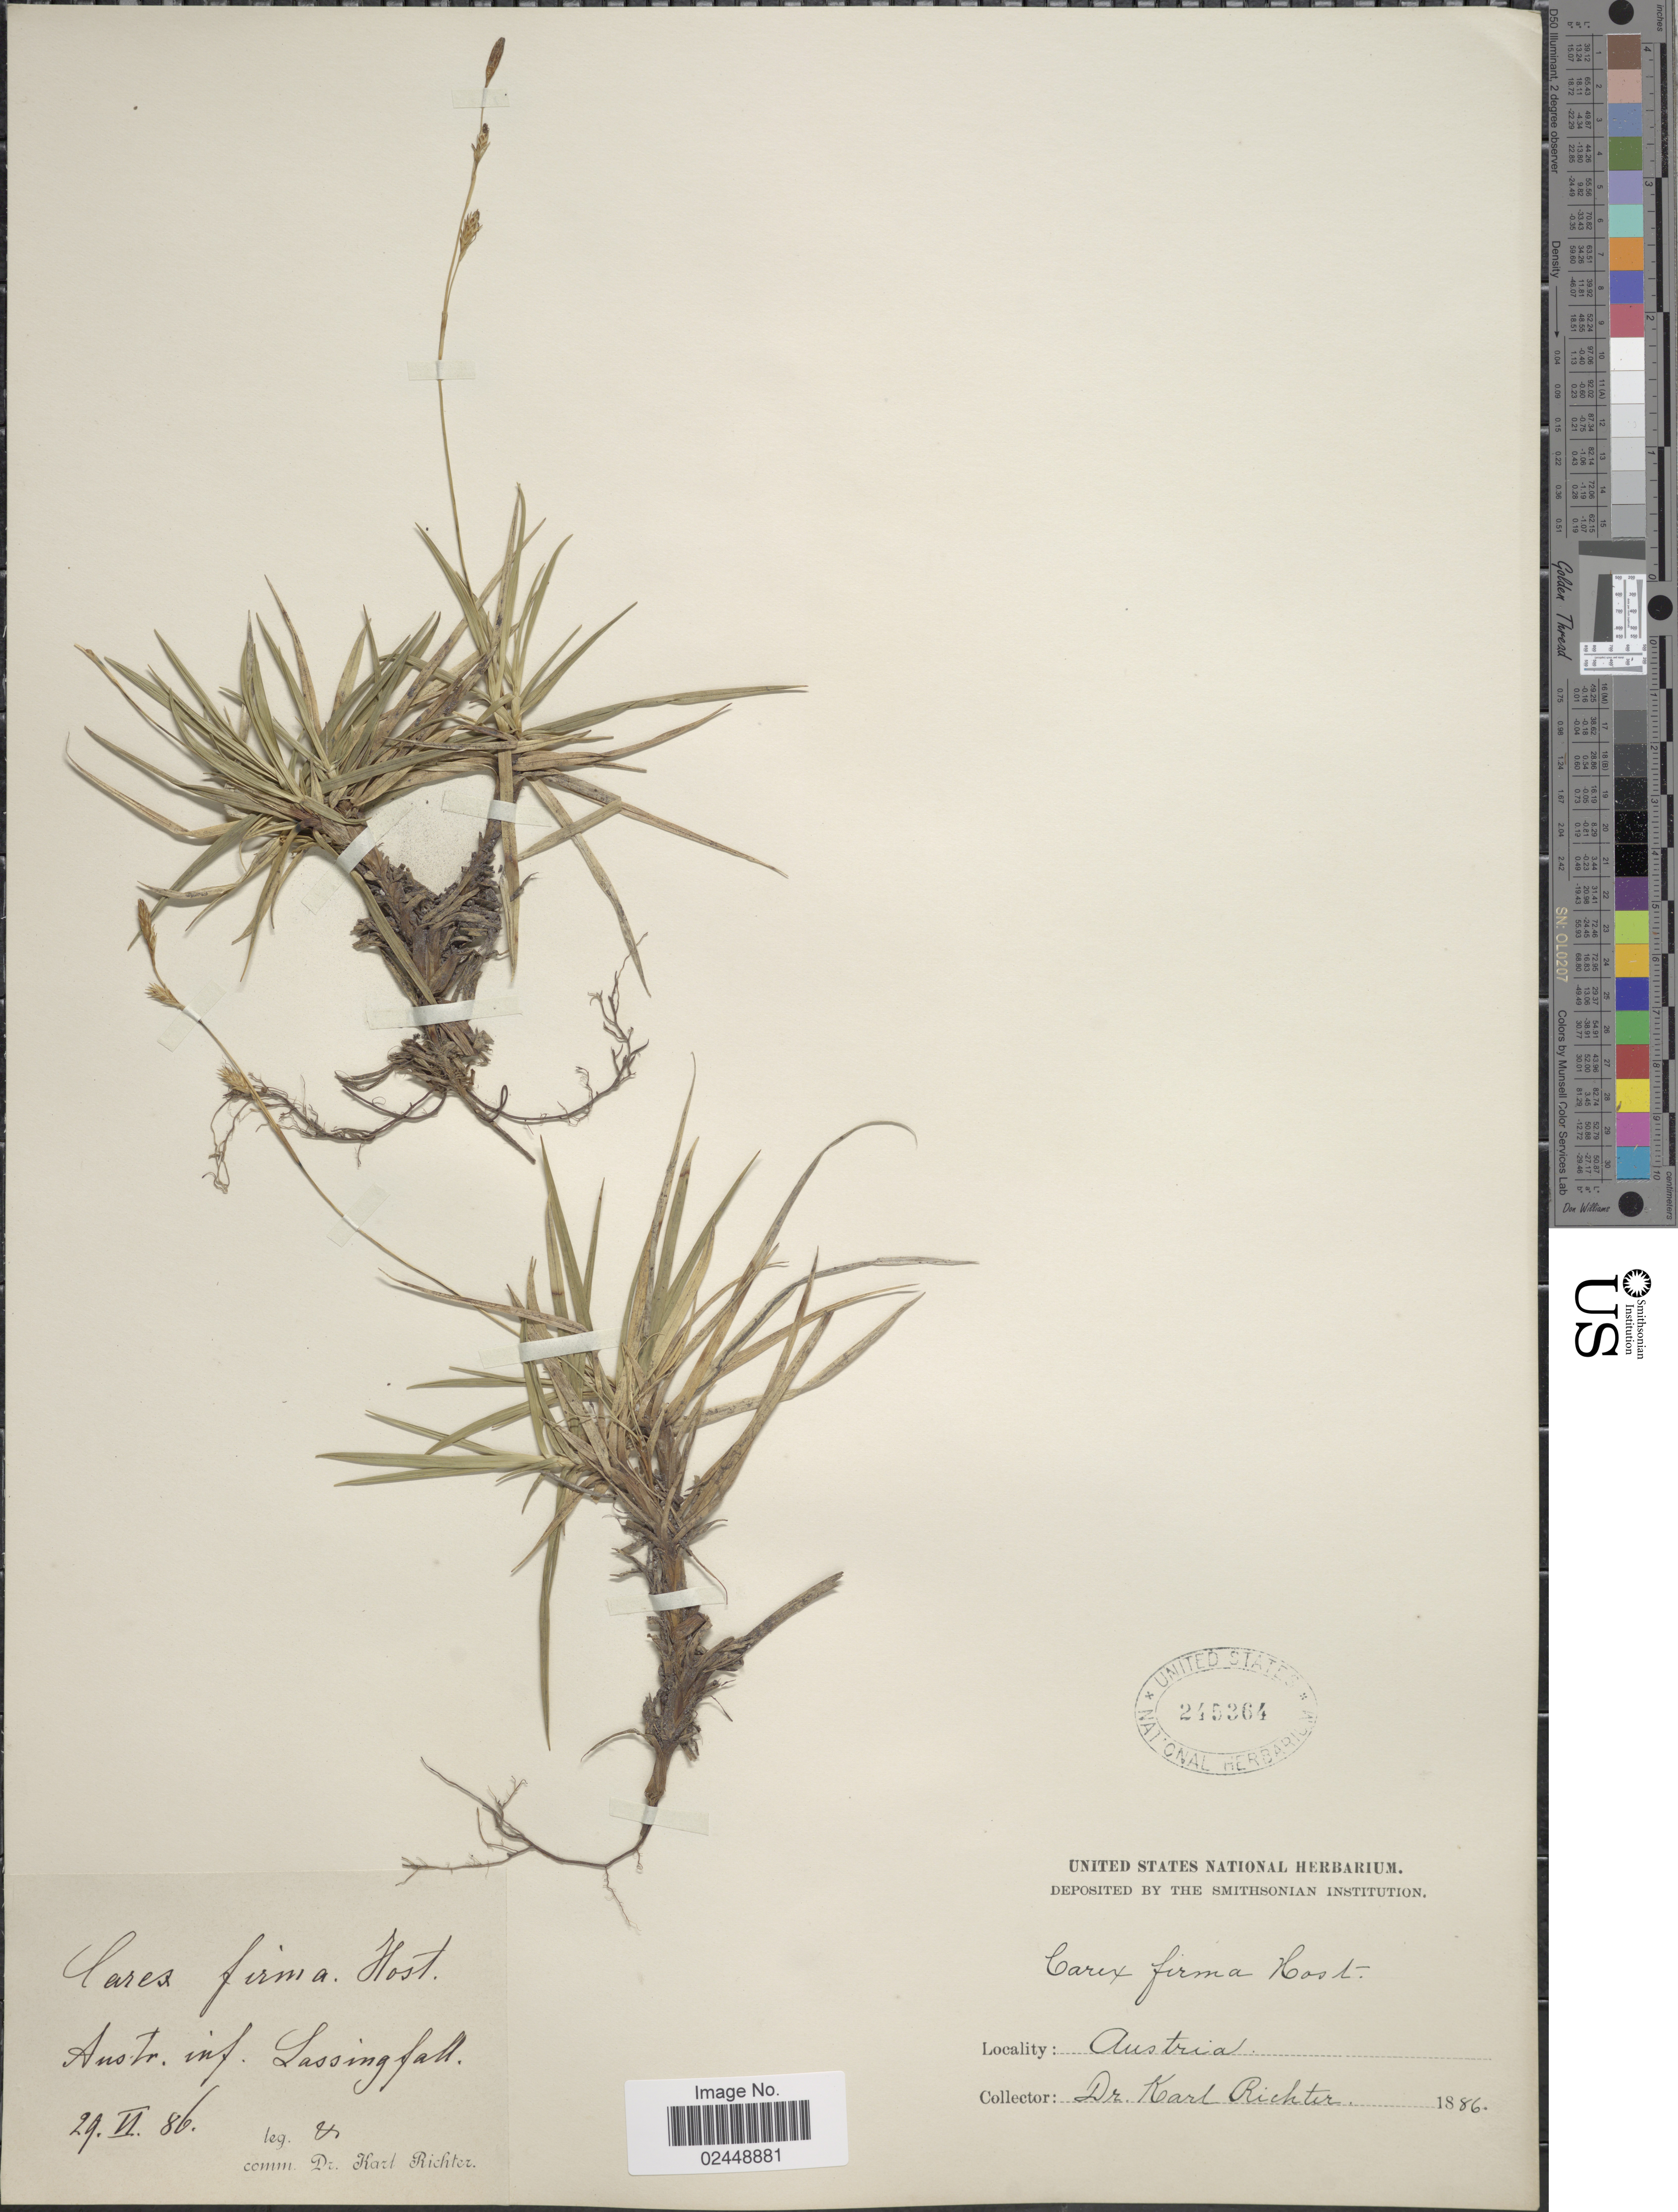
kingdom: Plantae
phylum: Tracheophyta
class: Liliopsida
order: Poales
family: Cyperaceae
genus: Carex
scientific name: Carex firma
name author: Host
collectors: K. Richter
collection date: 1886-06-26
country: Austria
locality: Inf. Lassingfall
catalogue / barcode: US 245364